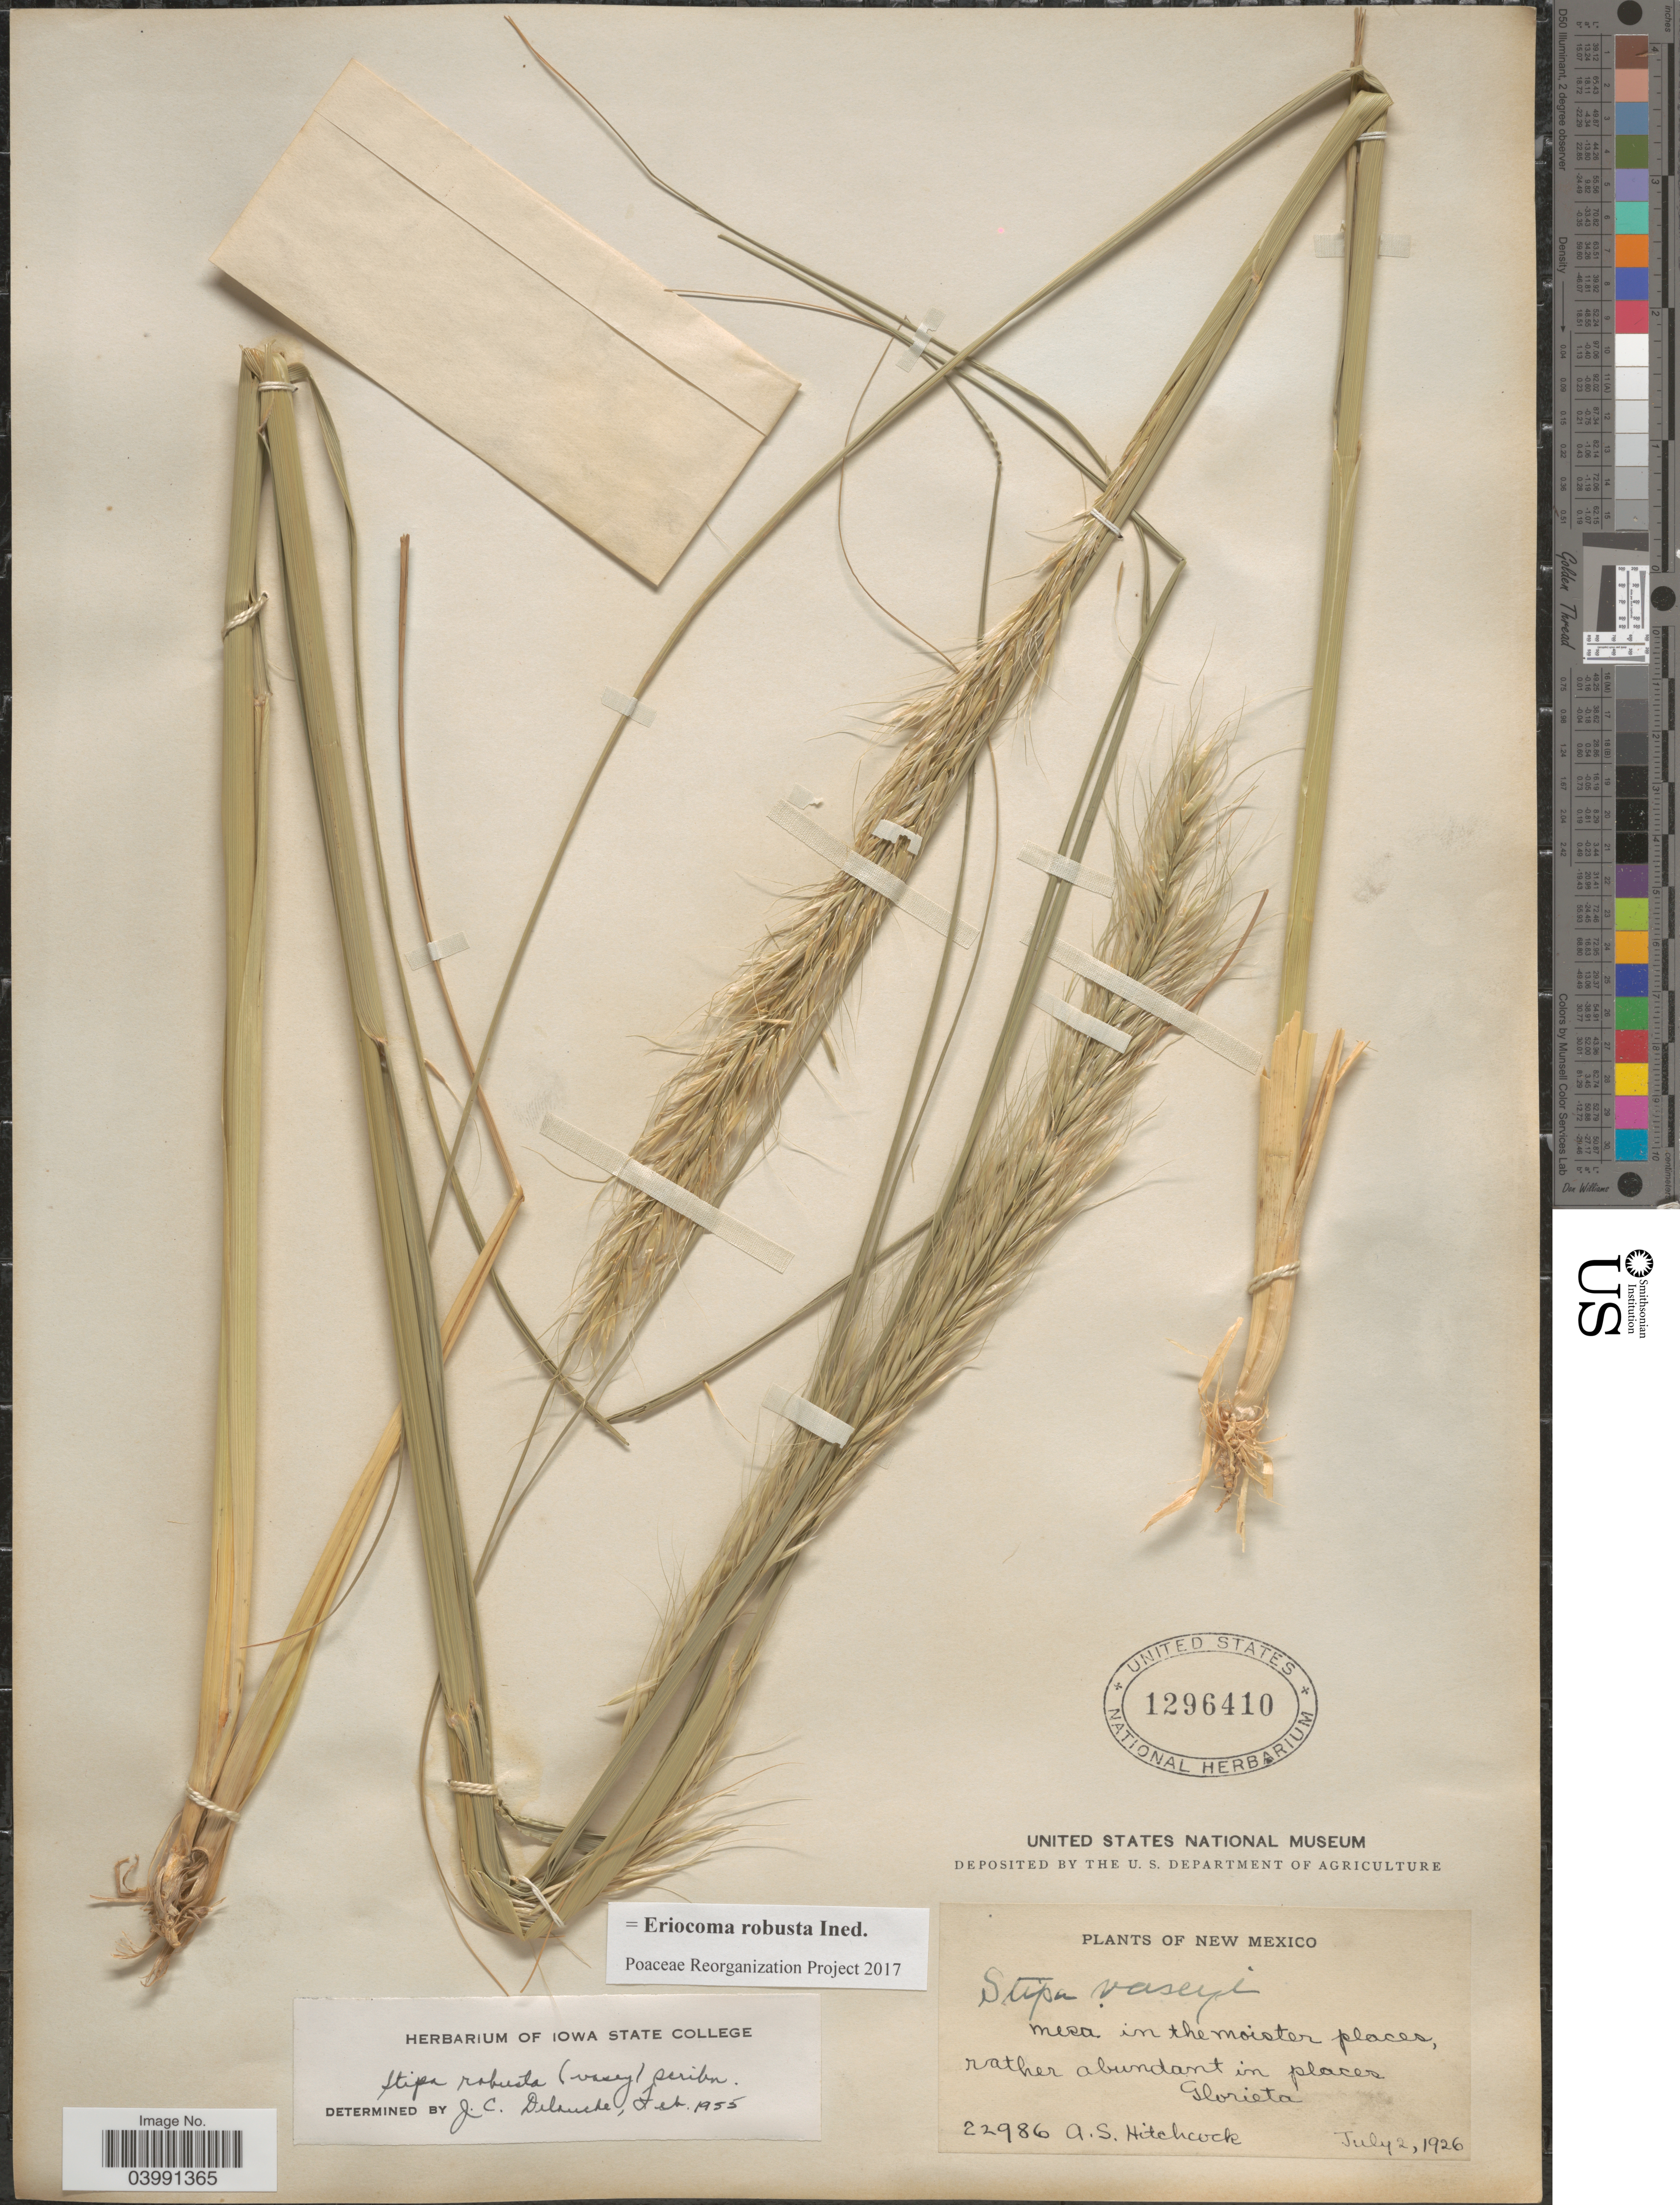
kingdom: Plantae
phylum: Tracheophyta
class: Liliopsida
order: Poales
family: Poaceae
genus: Eriocoma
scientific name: Eriocoma robusta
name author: (Vasey) Romasch.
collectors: A. S. Hitchcock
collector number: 22986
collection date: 1926-07-02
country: United States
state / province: New Mexico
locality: Glorieta.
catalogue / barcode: US 1296410